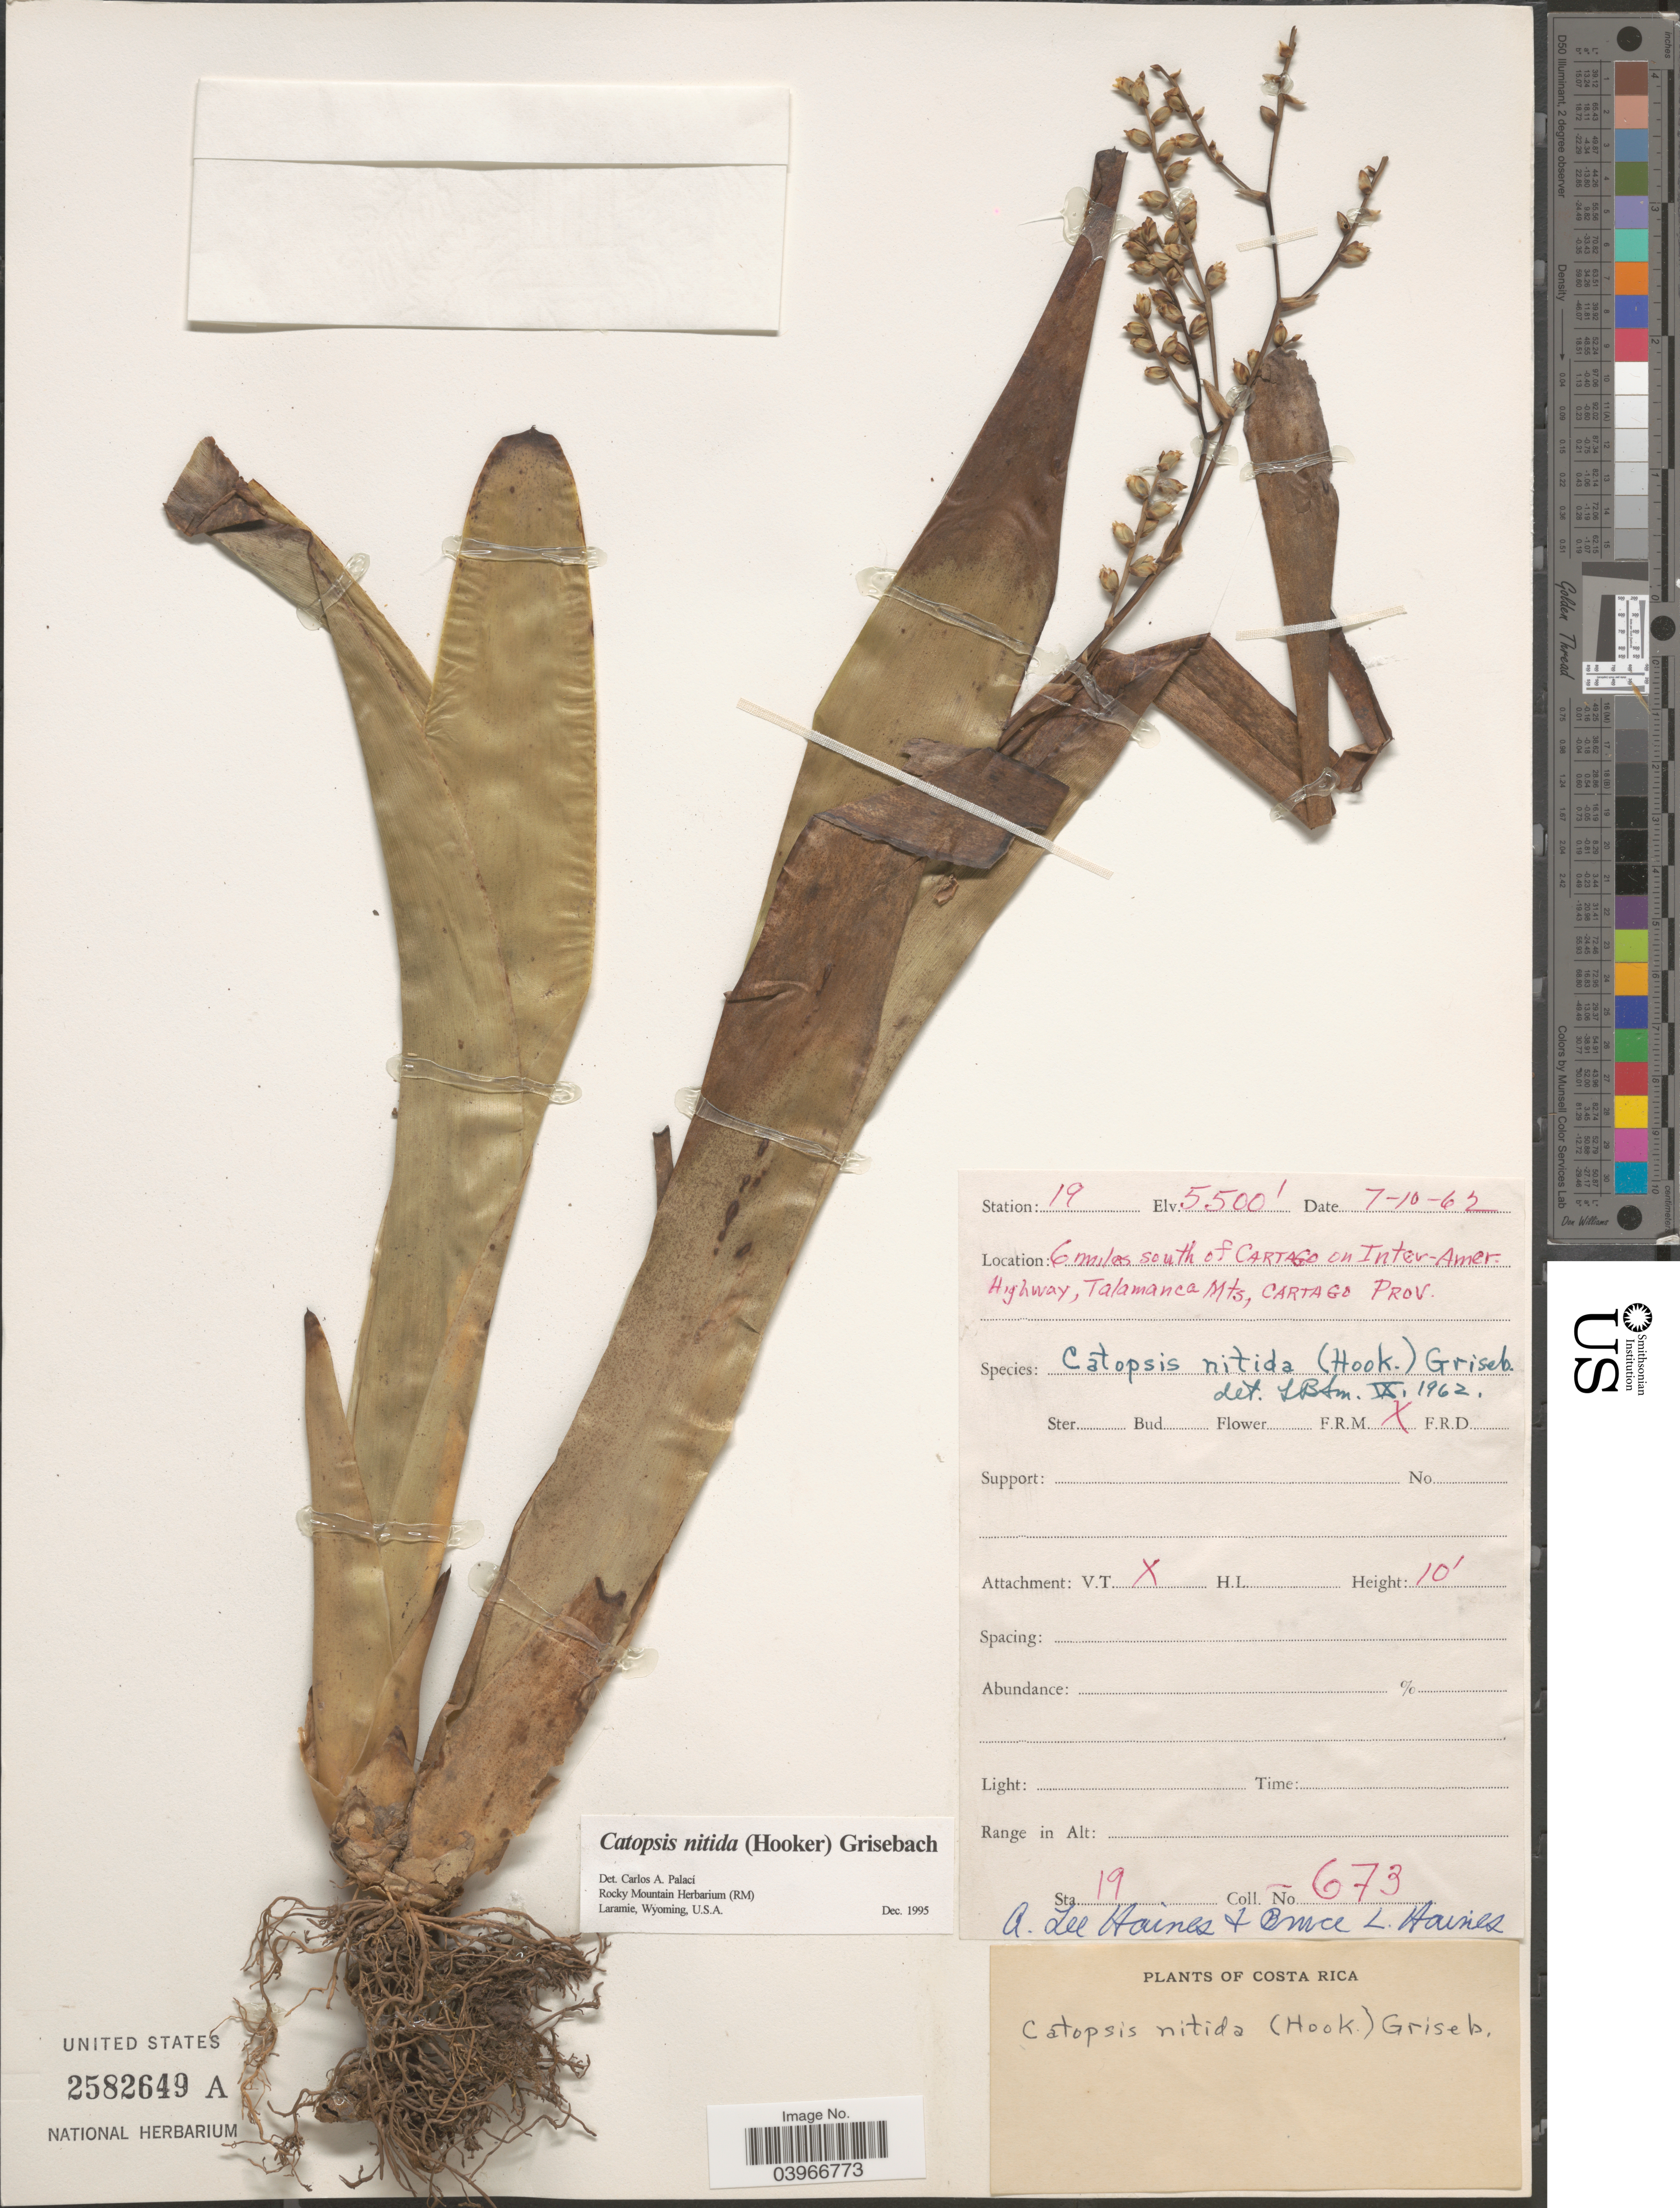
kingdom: Plantae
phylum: Tracheophyta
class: Liliopsida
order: Poales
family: Bromeliaceae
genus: Catopsis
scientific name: Catopsis nitida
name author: (Hook.) Griseb.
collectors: A. L. Haines & B. L. Haines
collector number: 673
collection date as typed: Transcribed d/m/y: 7/10/62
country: Costa Rica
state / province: Cartago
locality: Station 19. 6 miles south of Cartago on Inter-Amer. Highway, Talamanca Mts, Cartago Prov.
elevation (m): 1676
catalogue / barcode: US 2582649A